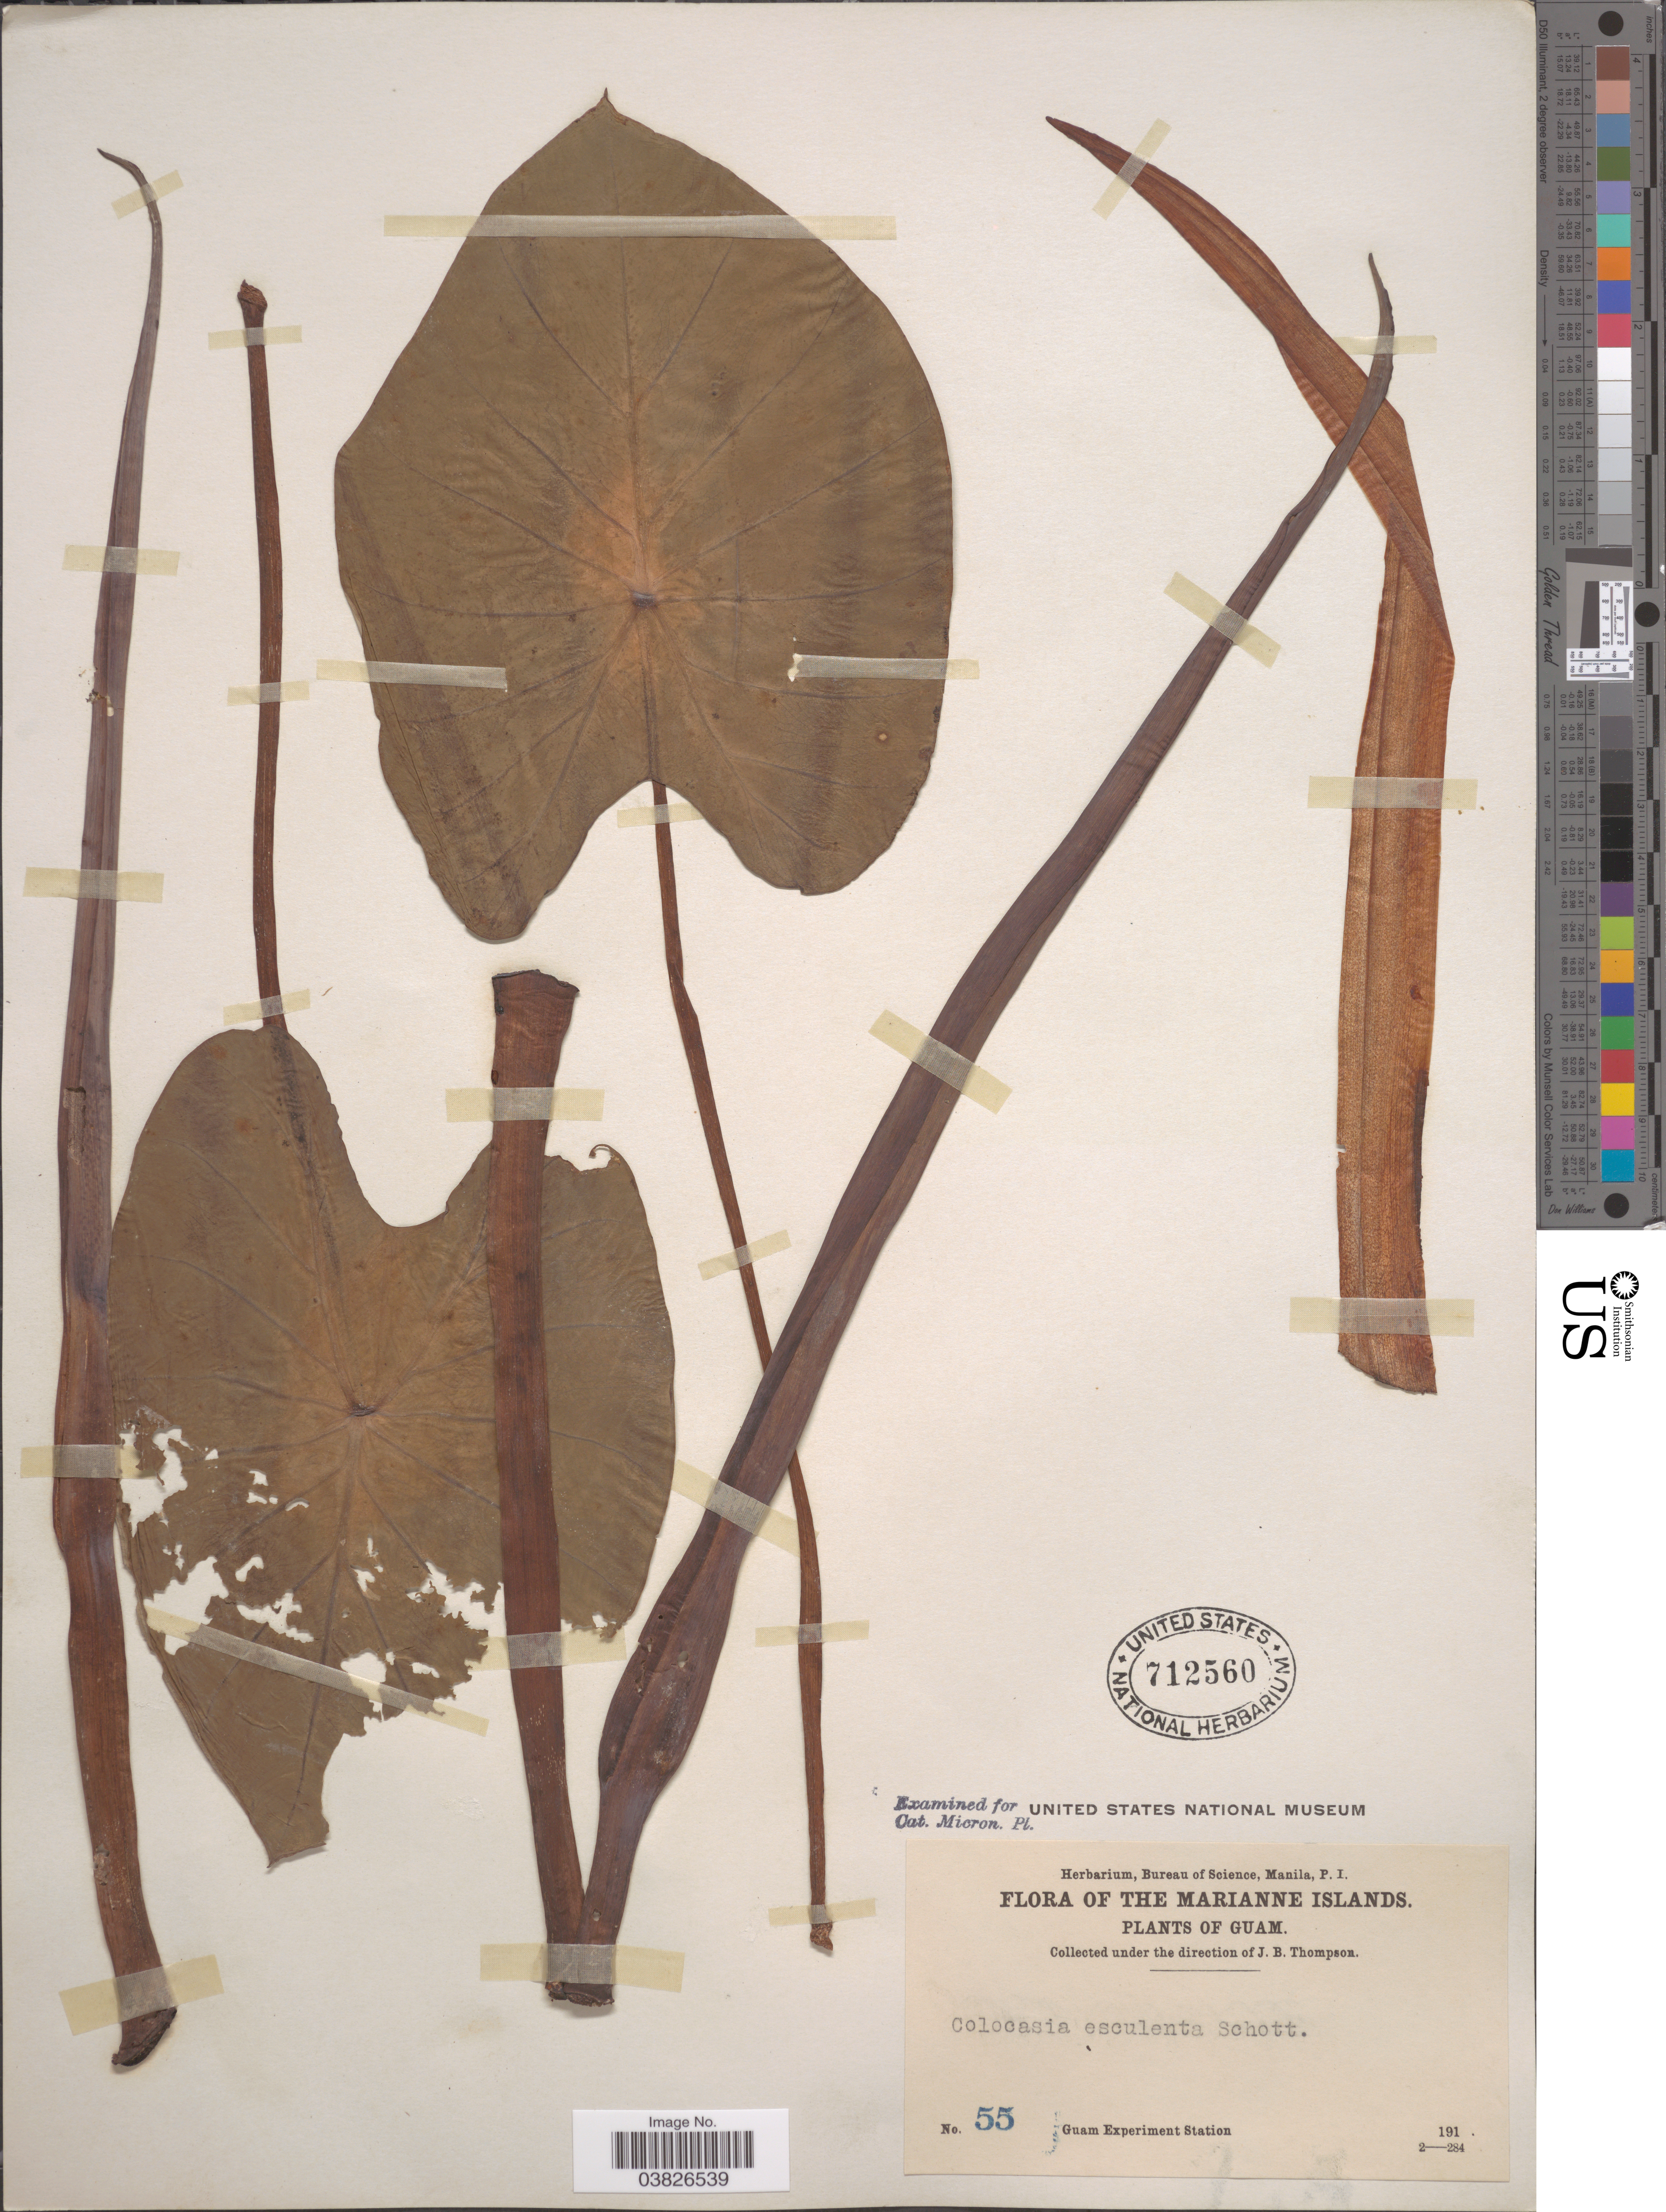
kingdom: Plantae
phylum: Tracheophyta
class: Liliopsida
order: Alismatales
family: Araceae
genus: Colocasia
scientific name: Colocasia esculenta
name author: (L.) Schott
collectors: Guam Exp. Sta.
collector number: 55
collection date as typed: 191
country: Guam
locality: The Marianne Islands.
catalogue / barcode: US 712560